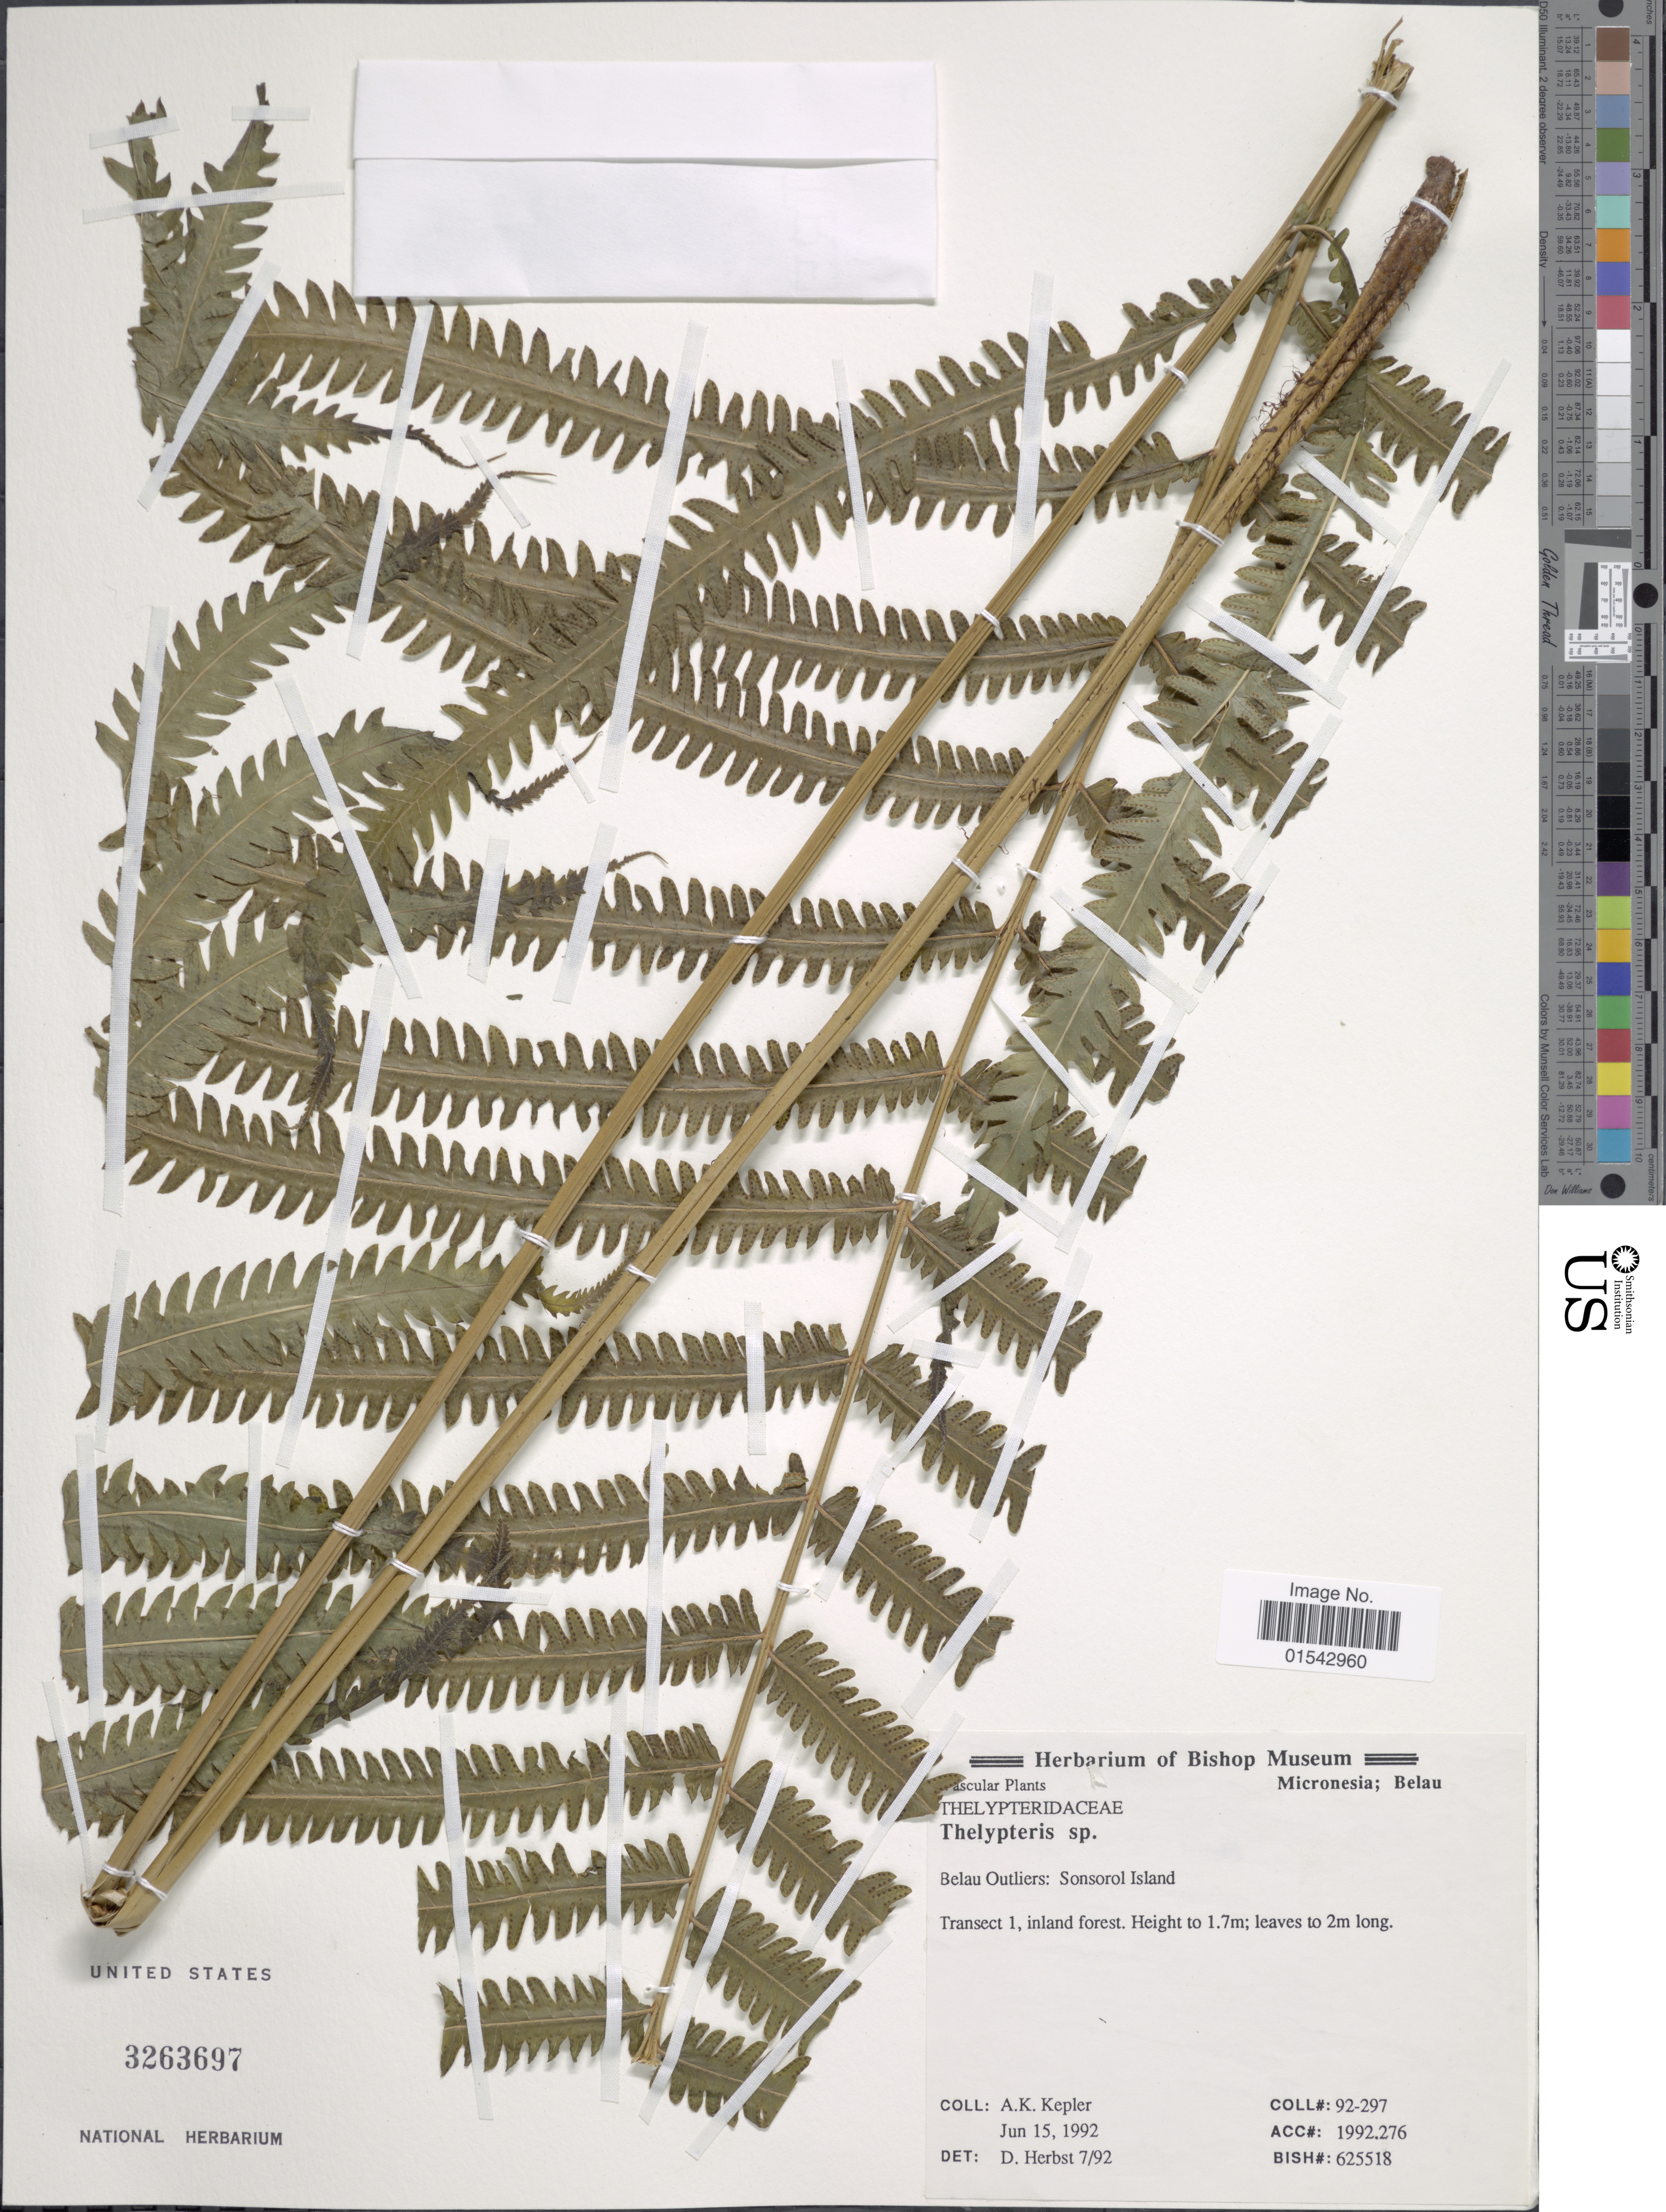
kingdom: Plantae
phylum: Tracheophyta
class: Polypodiopsida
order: Polypodiales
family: Thelypteridaceae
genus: Cyclosorus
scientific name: Cyclosorus sp.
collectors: A. K. Kepler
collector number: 92-297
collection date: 1992-06-15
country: Palau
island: Sonsoral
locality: Belau Outliers: Sonsorol Island, transect 1, inland forest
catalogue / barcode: US 3263697